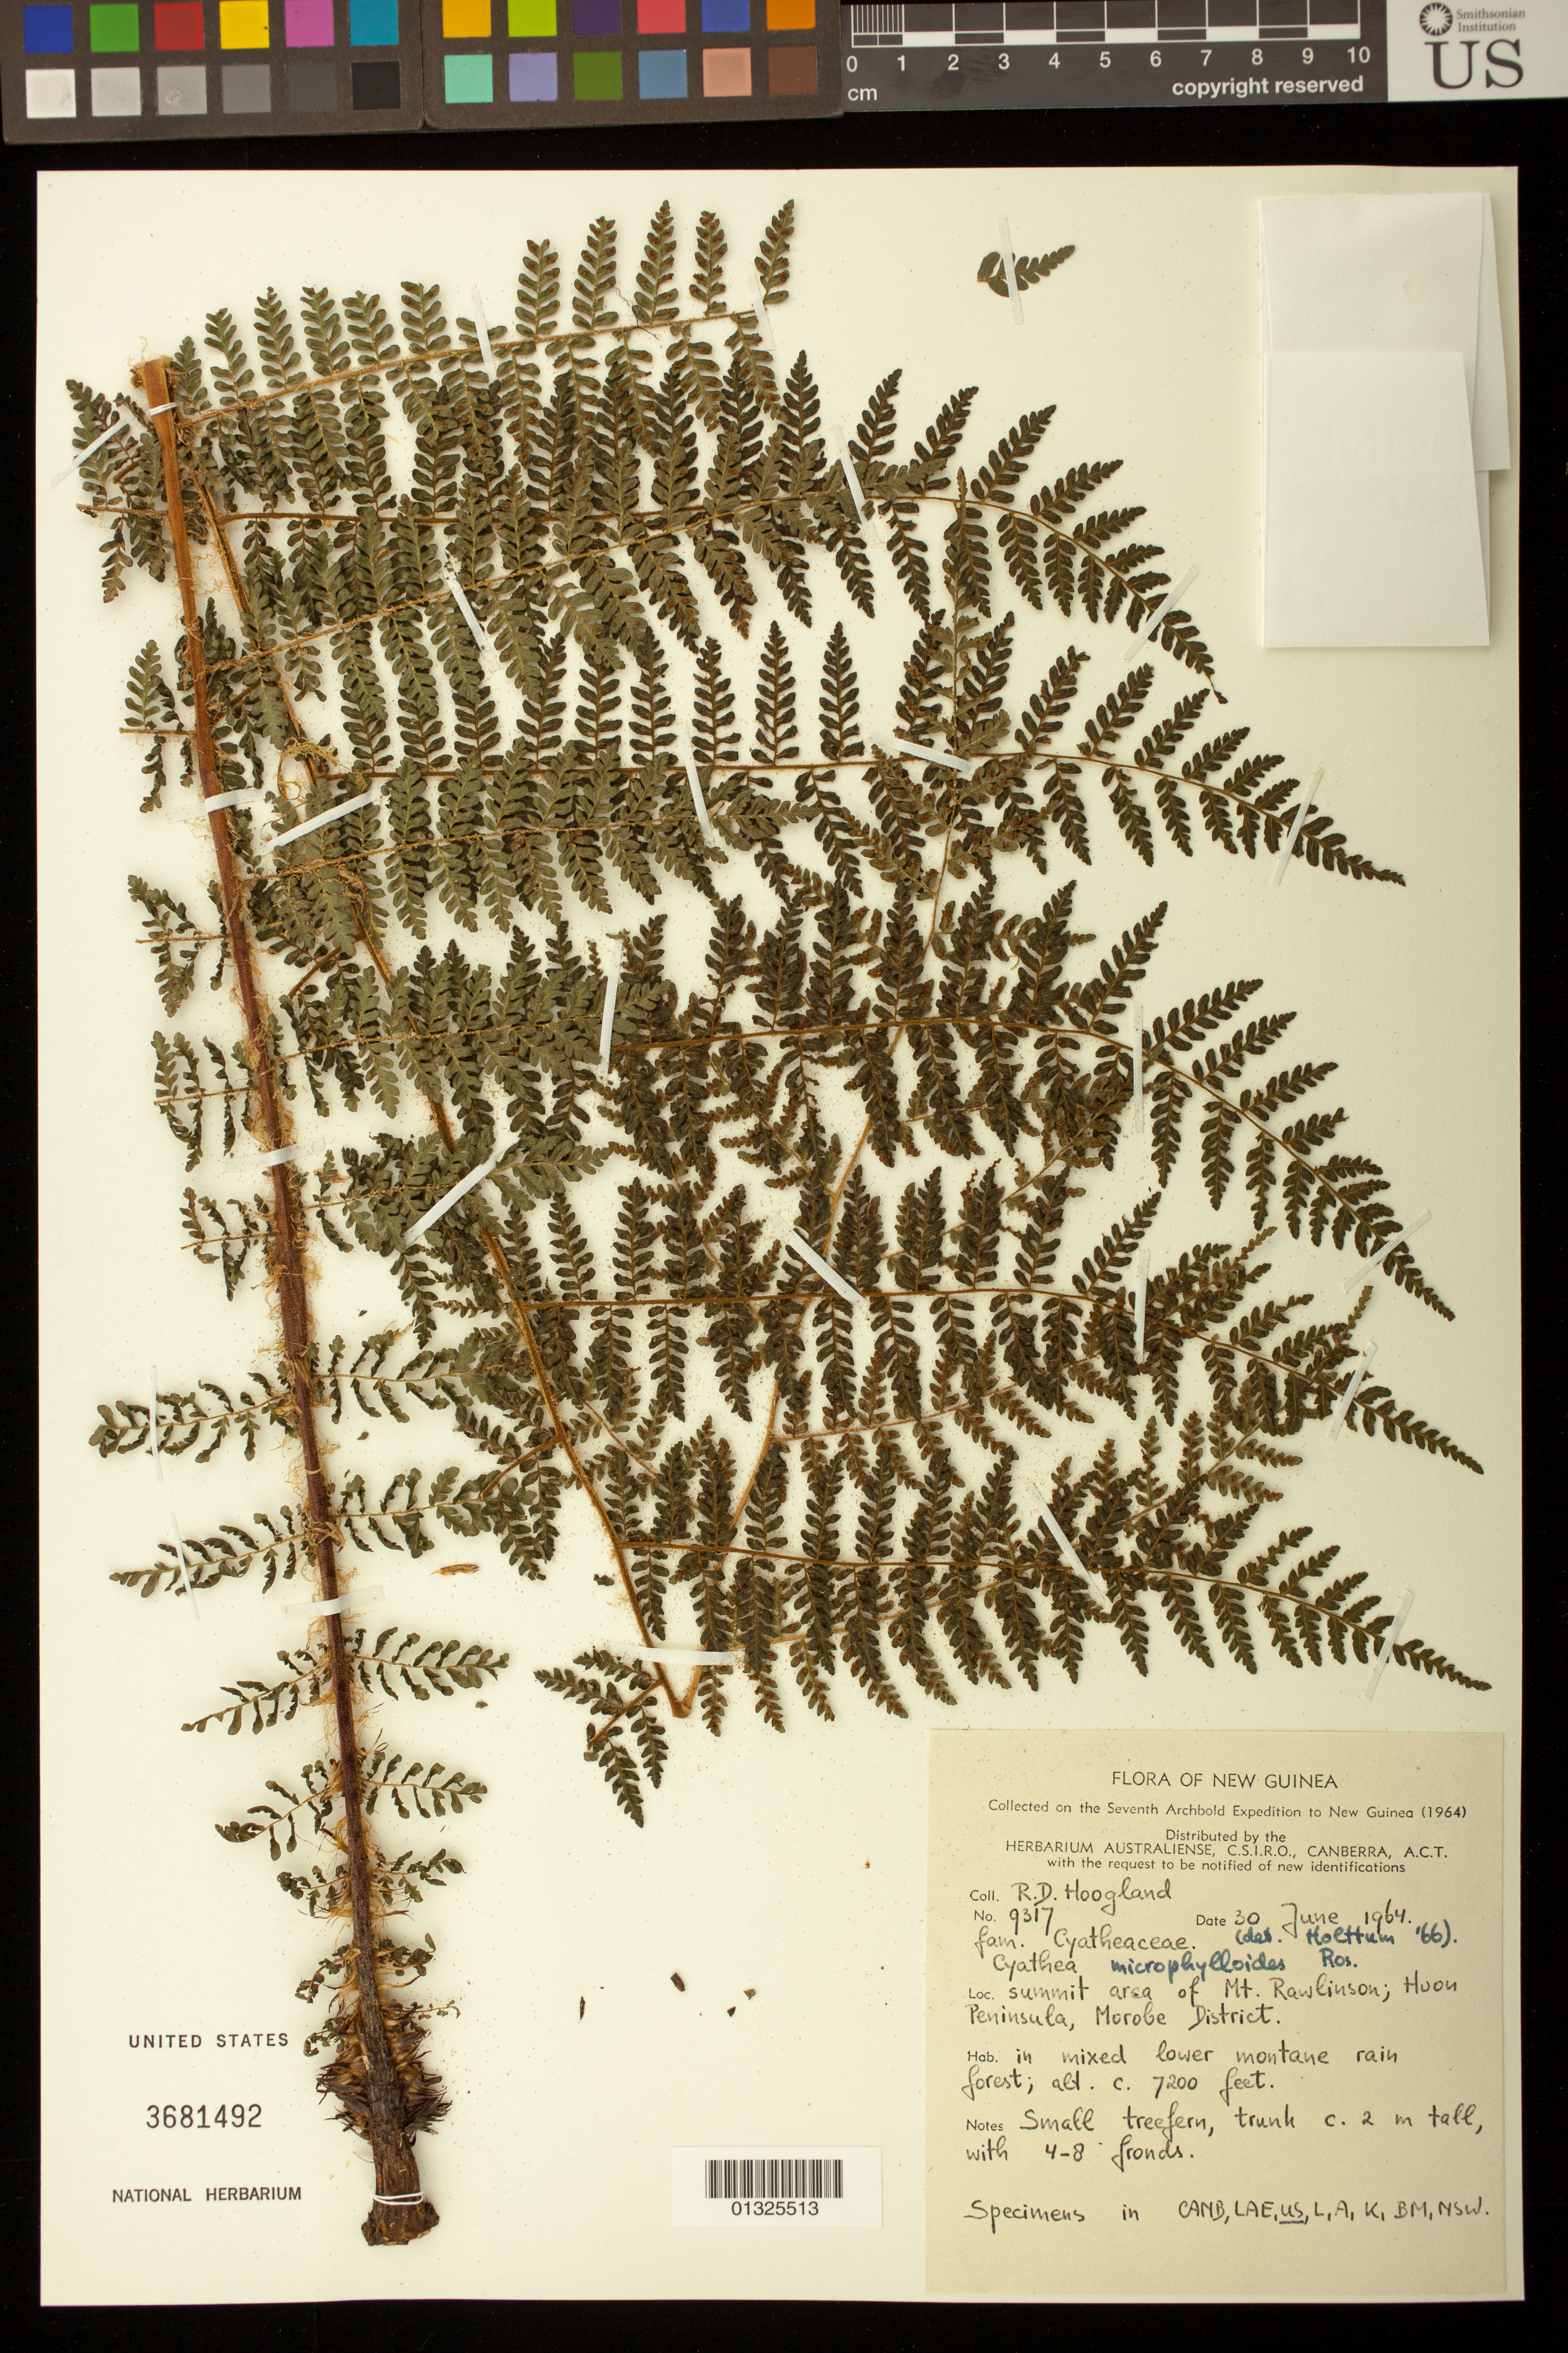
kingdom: Plantae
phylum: Tracheophyta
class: Polypodiopsida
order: Cyatheales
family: Cyatheaceae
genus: Cyathea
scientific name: Cyathea microphylloides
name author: Rosenst.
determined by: Holttum, Richard E.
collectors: R. D. Hoogland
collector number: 9317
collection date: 1964-06-30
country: Papua New Guinea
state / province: Morobe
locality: Summit area of Mt. Rawlinson, Huon Peninsula, Morobe District.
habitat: in mixed lower montane rainforest.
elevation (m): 2195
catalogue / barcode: US 3681492